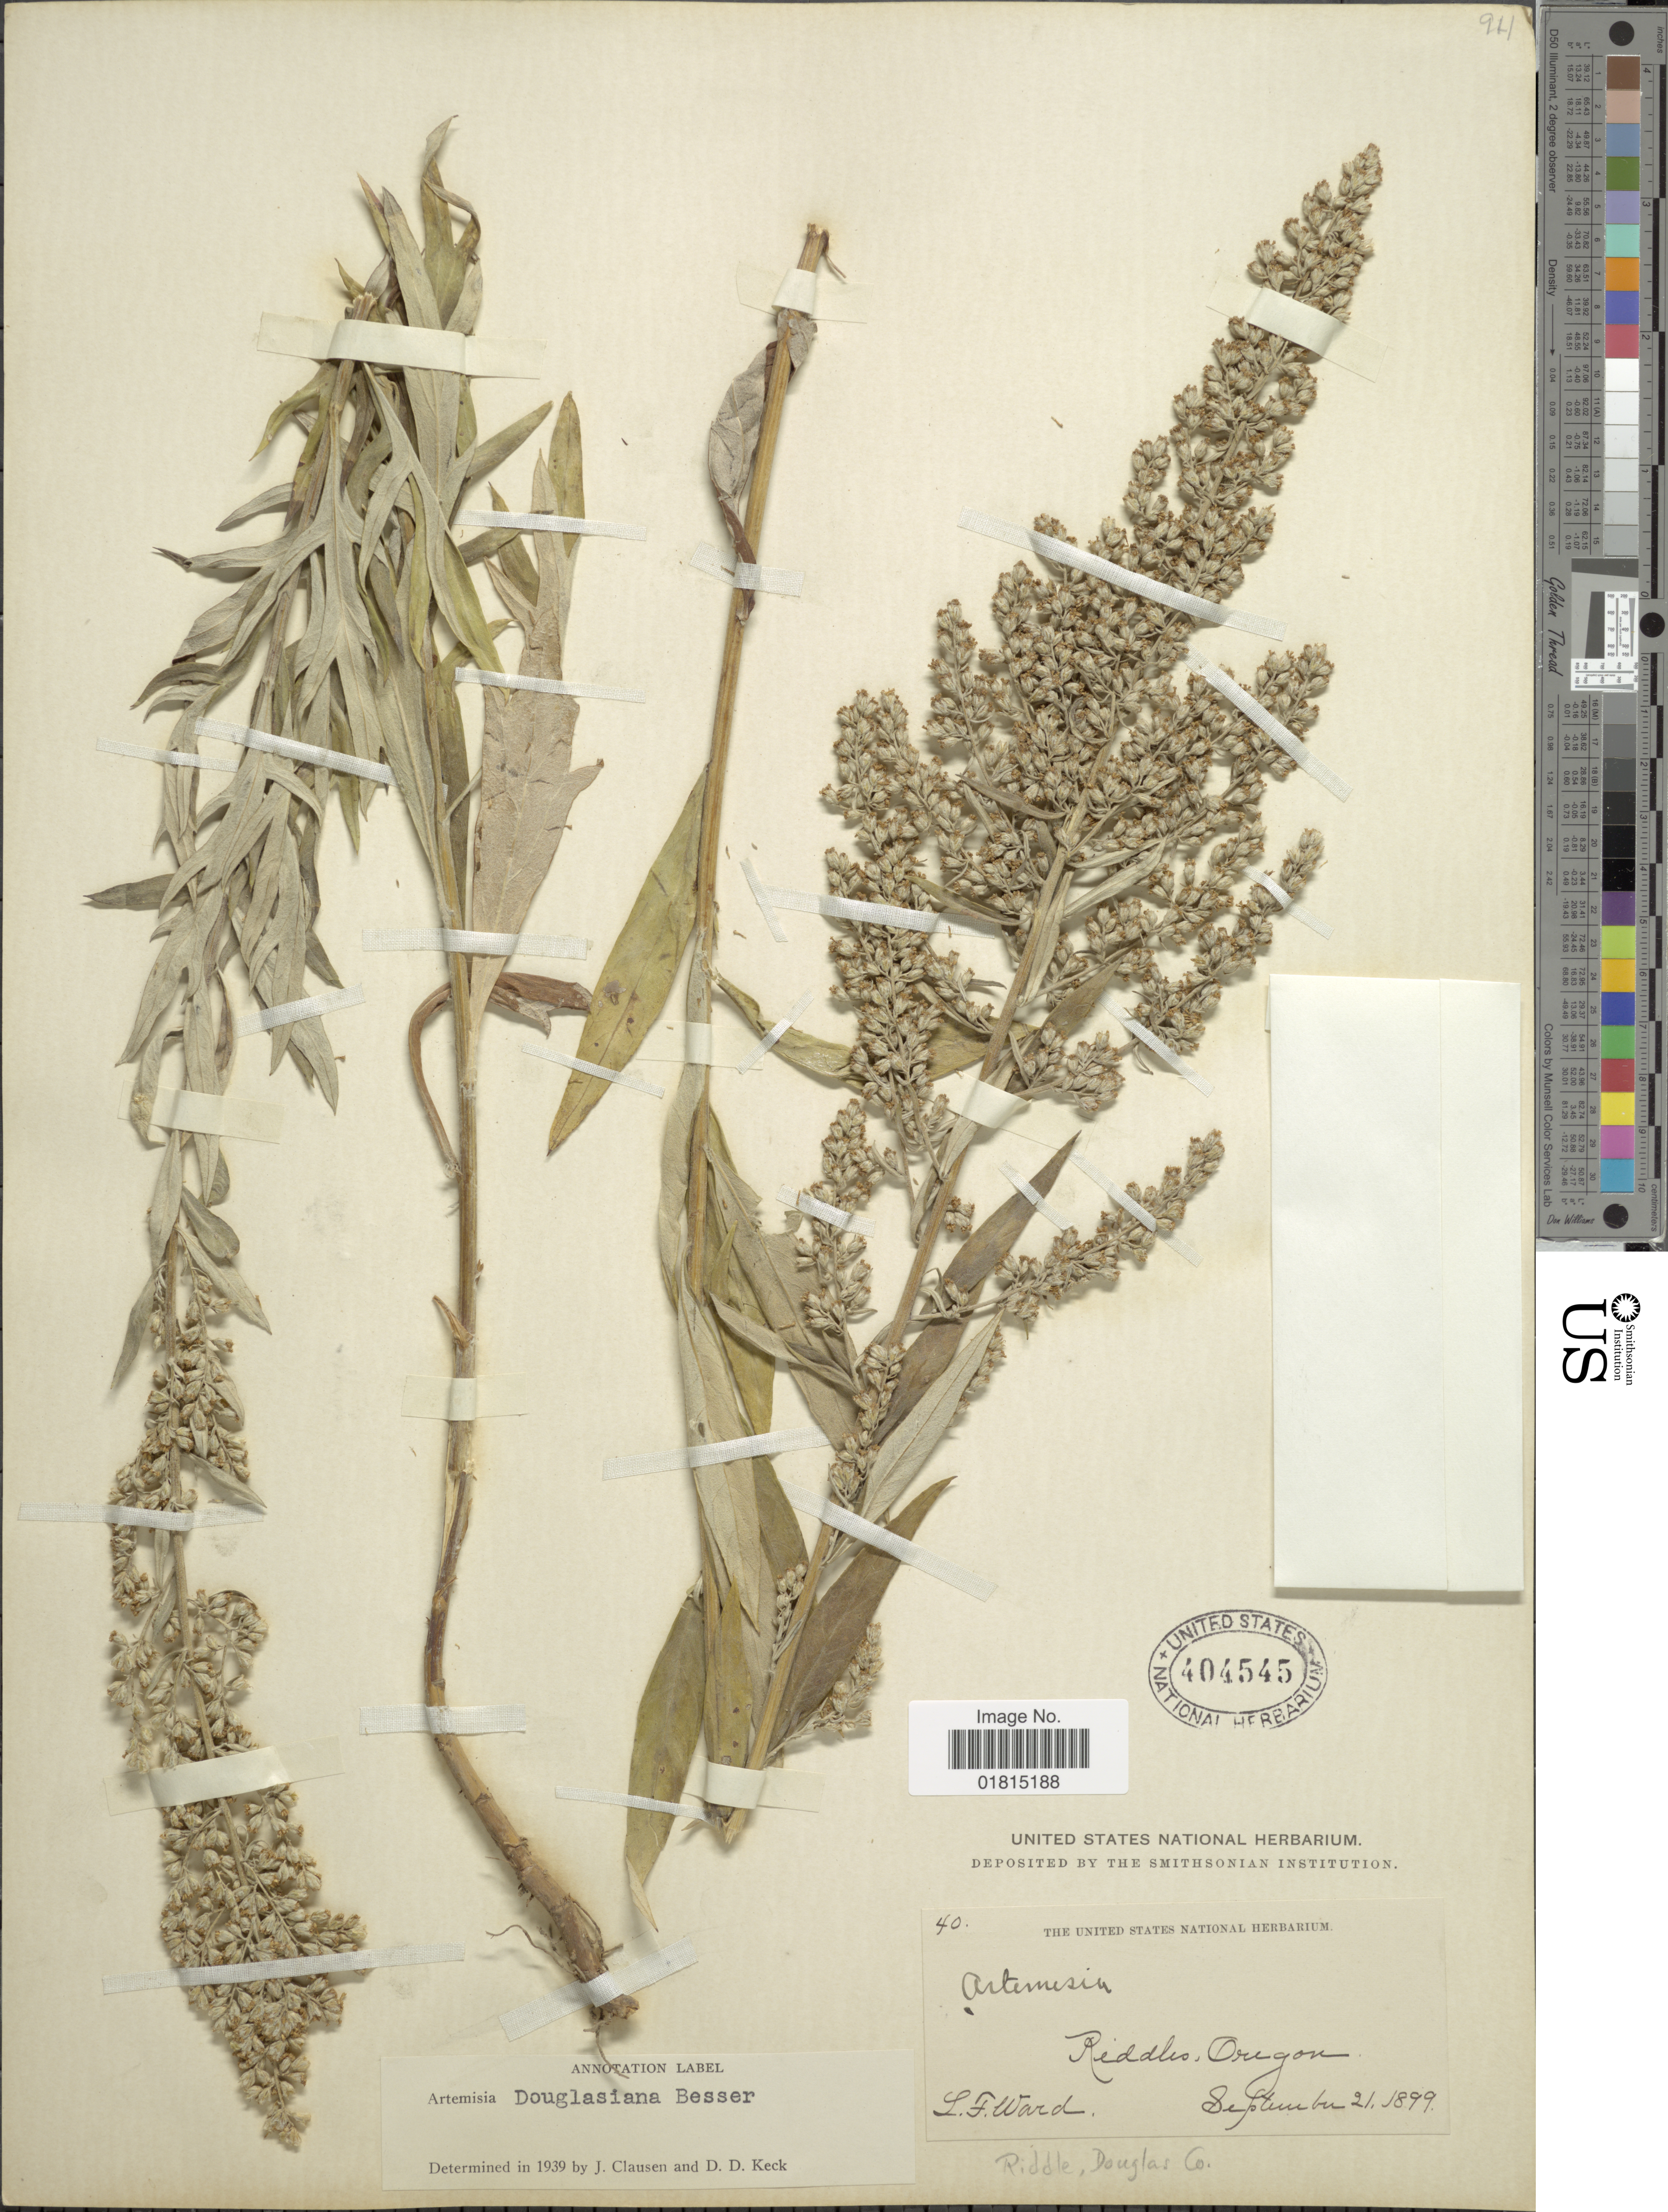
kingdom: Plantae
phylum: Tracheophyta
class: Magnoliopsida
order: Asterales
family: Asteraceae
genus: Artemisia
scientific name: Artemisia douglasiana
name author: Besser ex Hook.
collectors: L. Ward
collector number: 40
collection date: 1899-09-21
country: United States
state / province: Oregon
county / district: Douglas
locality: Riddles, Oregon. Riddle, Douglas Co.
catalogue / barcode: US 404545